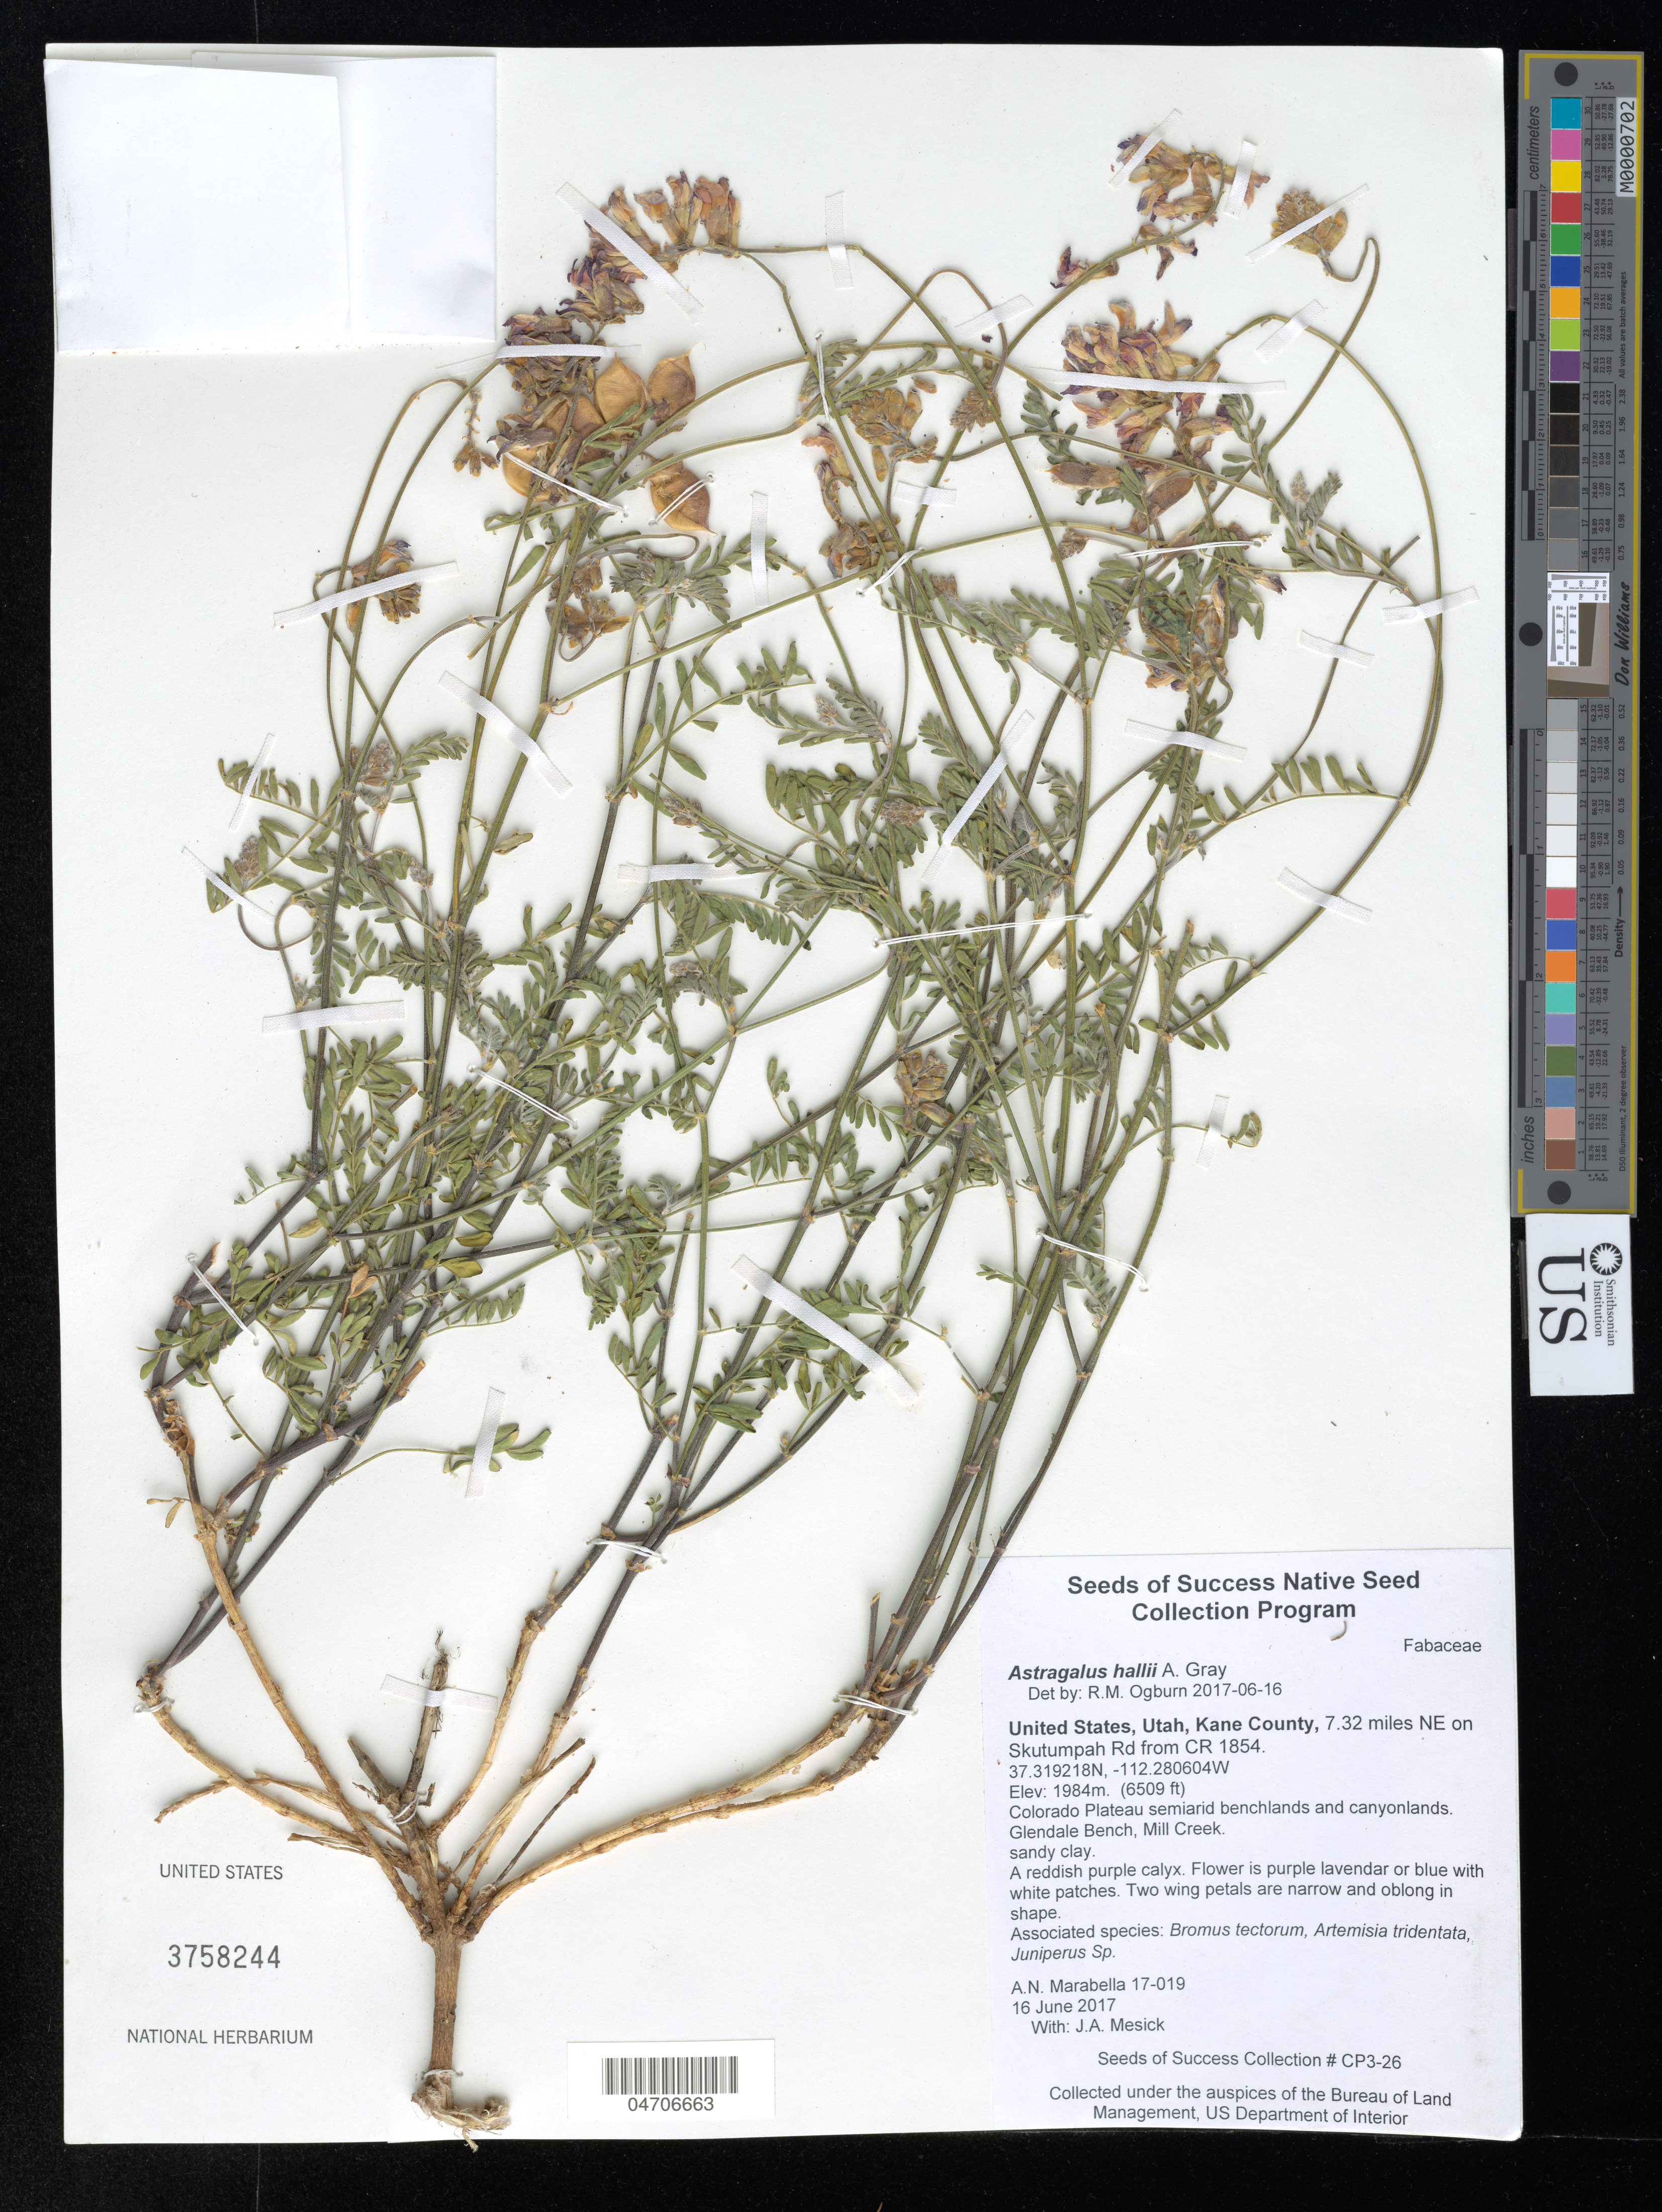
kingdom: Plantae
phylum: Tracheophyta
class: Magnoliopsida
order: Fabales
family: Fabaceae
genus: Astragalus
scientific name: Astragalus hallii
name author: A. Gray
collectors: A. Marabella & J. Mesick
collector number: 17-019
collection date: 2017-06-16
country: United States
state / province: Utah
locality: Kane County, 7.32 miles NE on Skutumpah Rd from CR 1854. Colorado Plateau semiarid benchlands and canyonlands. Glendale Bench, Mill Creek.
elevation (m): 1984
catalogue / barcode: US 3758244